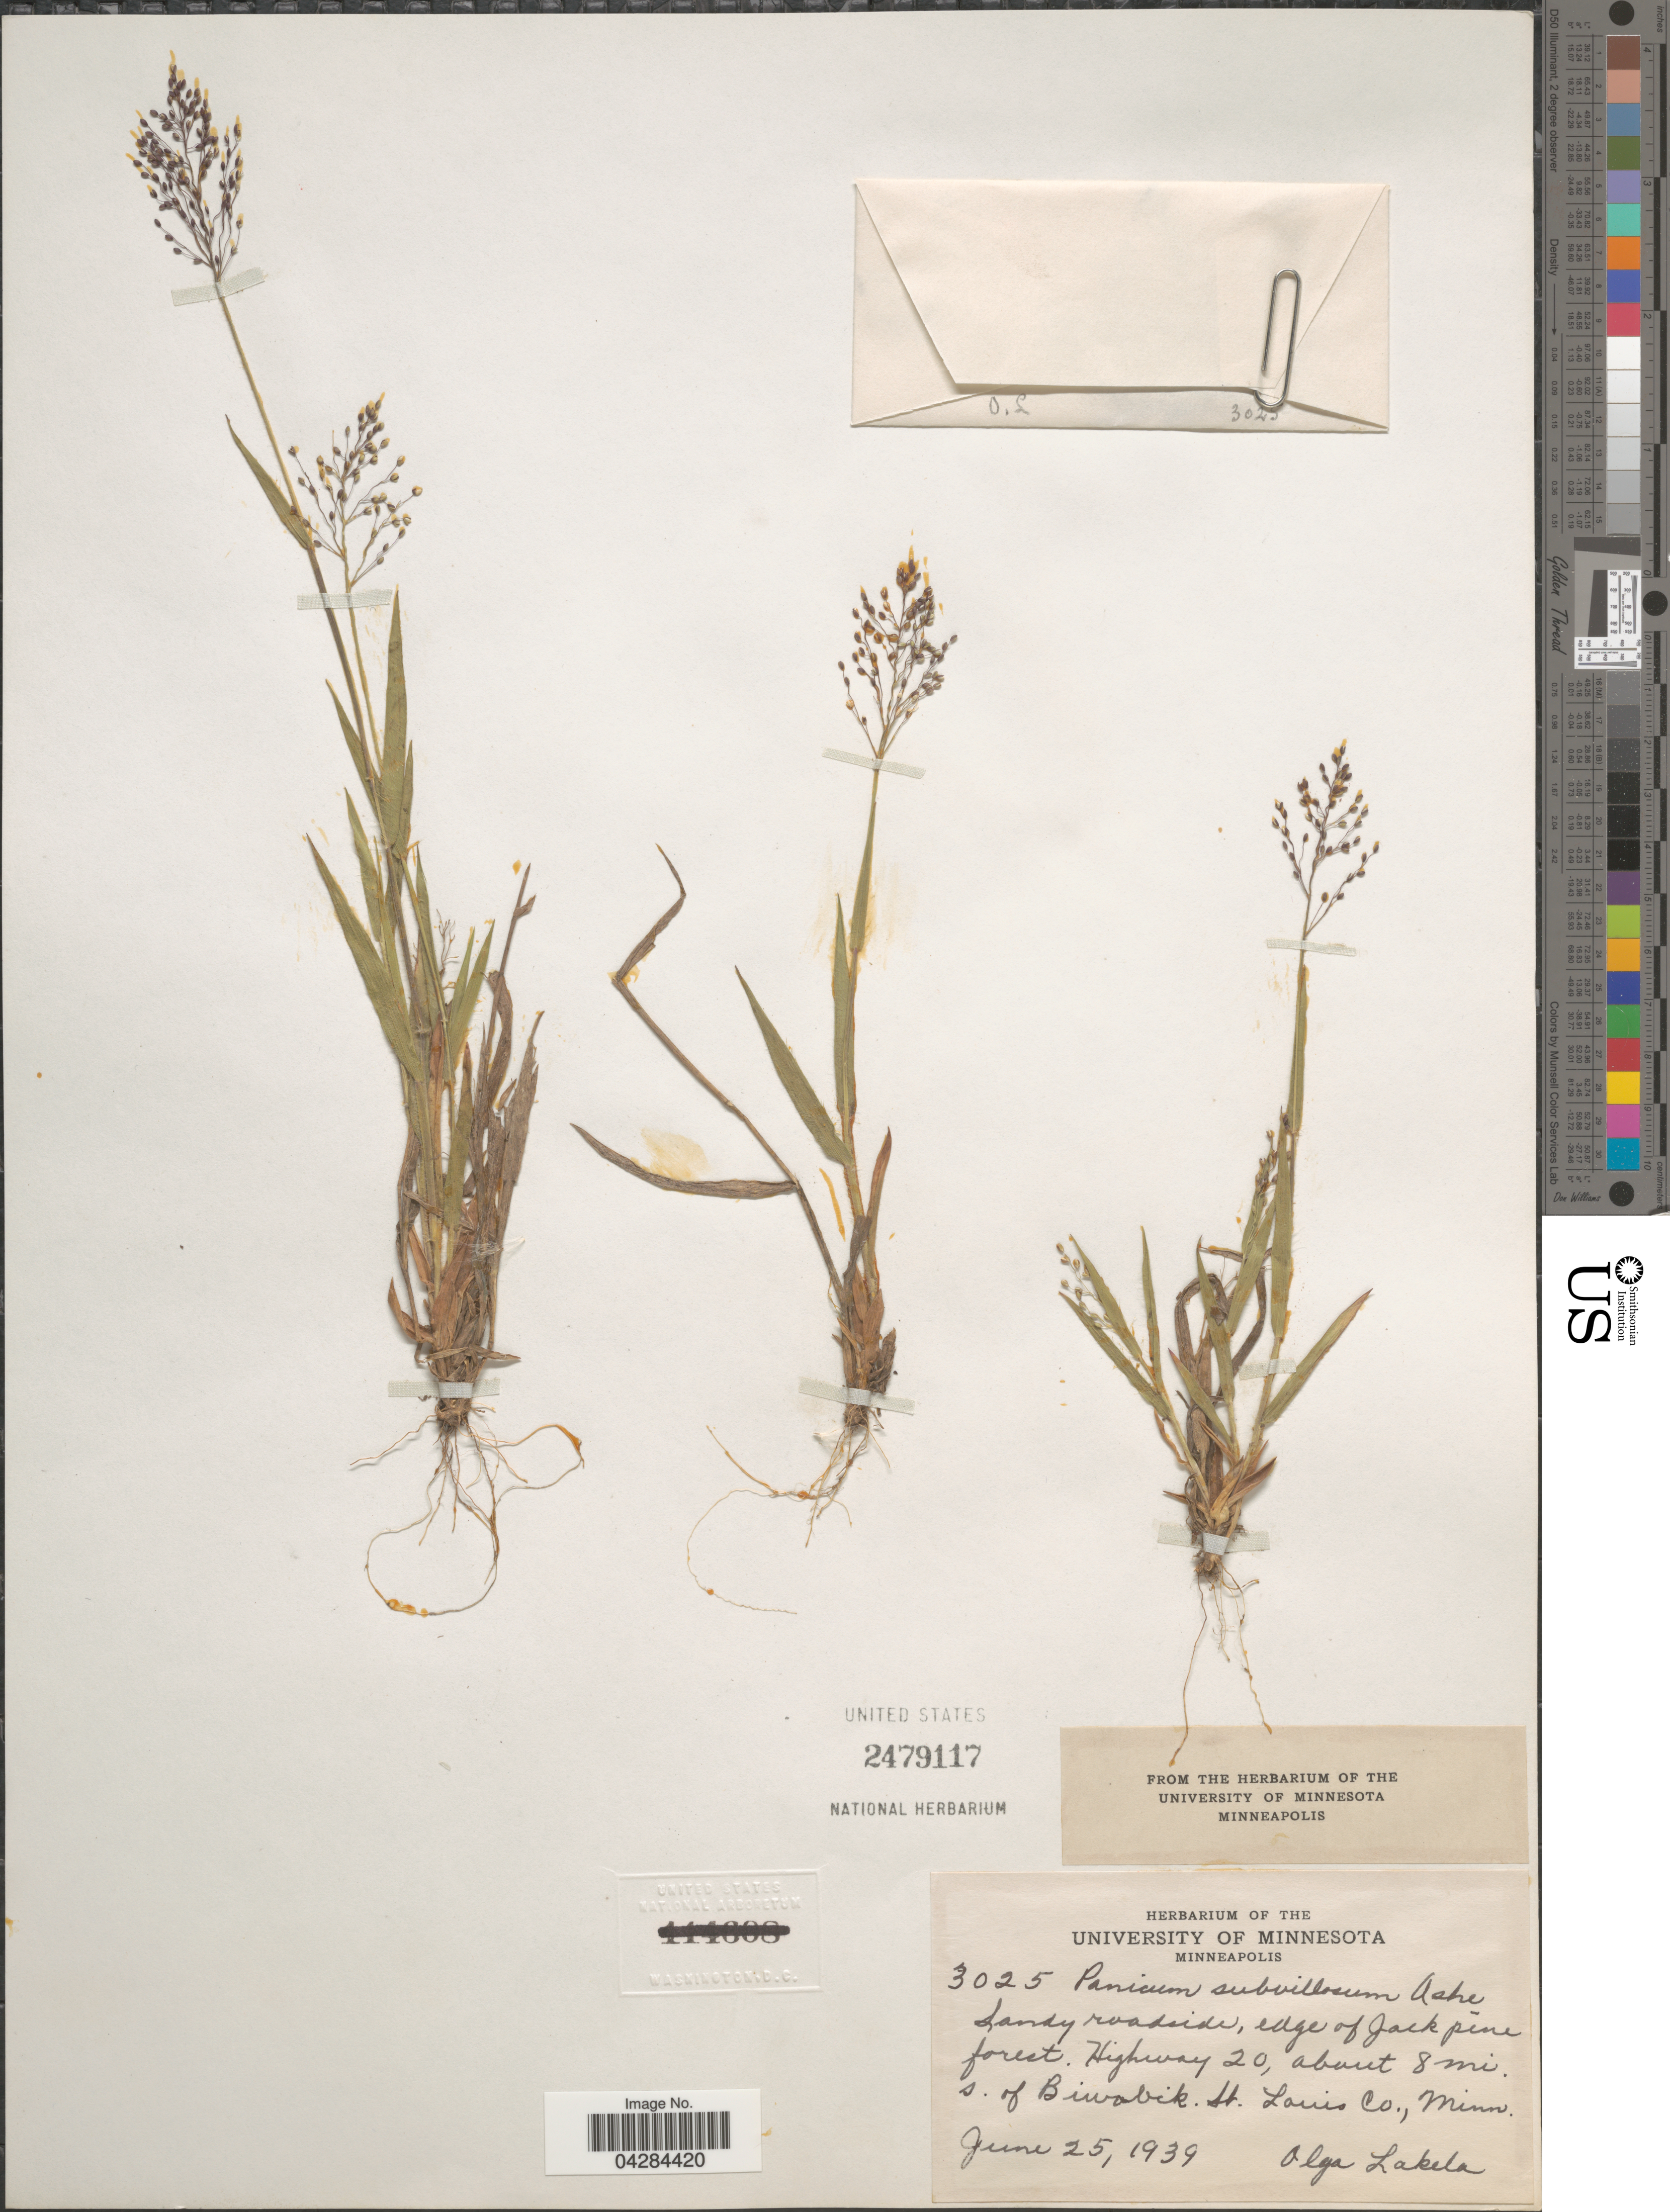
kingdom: Plantae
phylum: Tracheophyta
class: Liliopsida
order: Poales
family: Poaceae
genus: Dichanthelium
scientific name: Dichanthelium ovale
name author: (Elliott) Gould & C.A. Clark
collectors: O. K. Lakela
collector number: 3025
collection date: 1939-06-25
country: United States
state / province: Minnesota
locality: Sandy roadside, edge of Jack pine forest. Highway 20, about 8 mi. s. of Biwabik. St. Louis Co.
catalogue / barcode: US 2479117